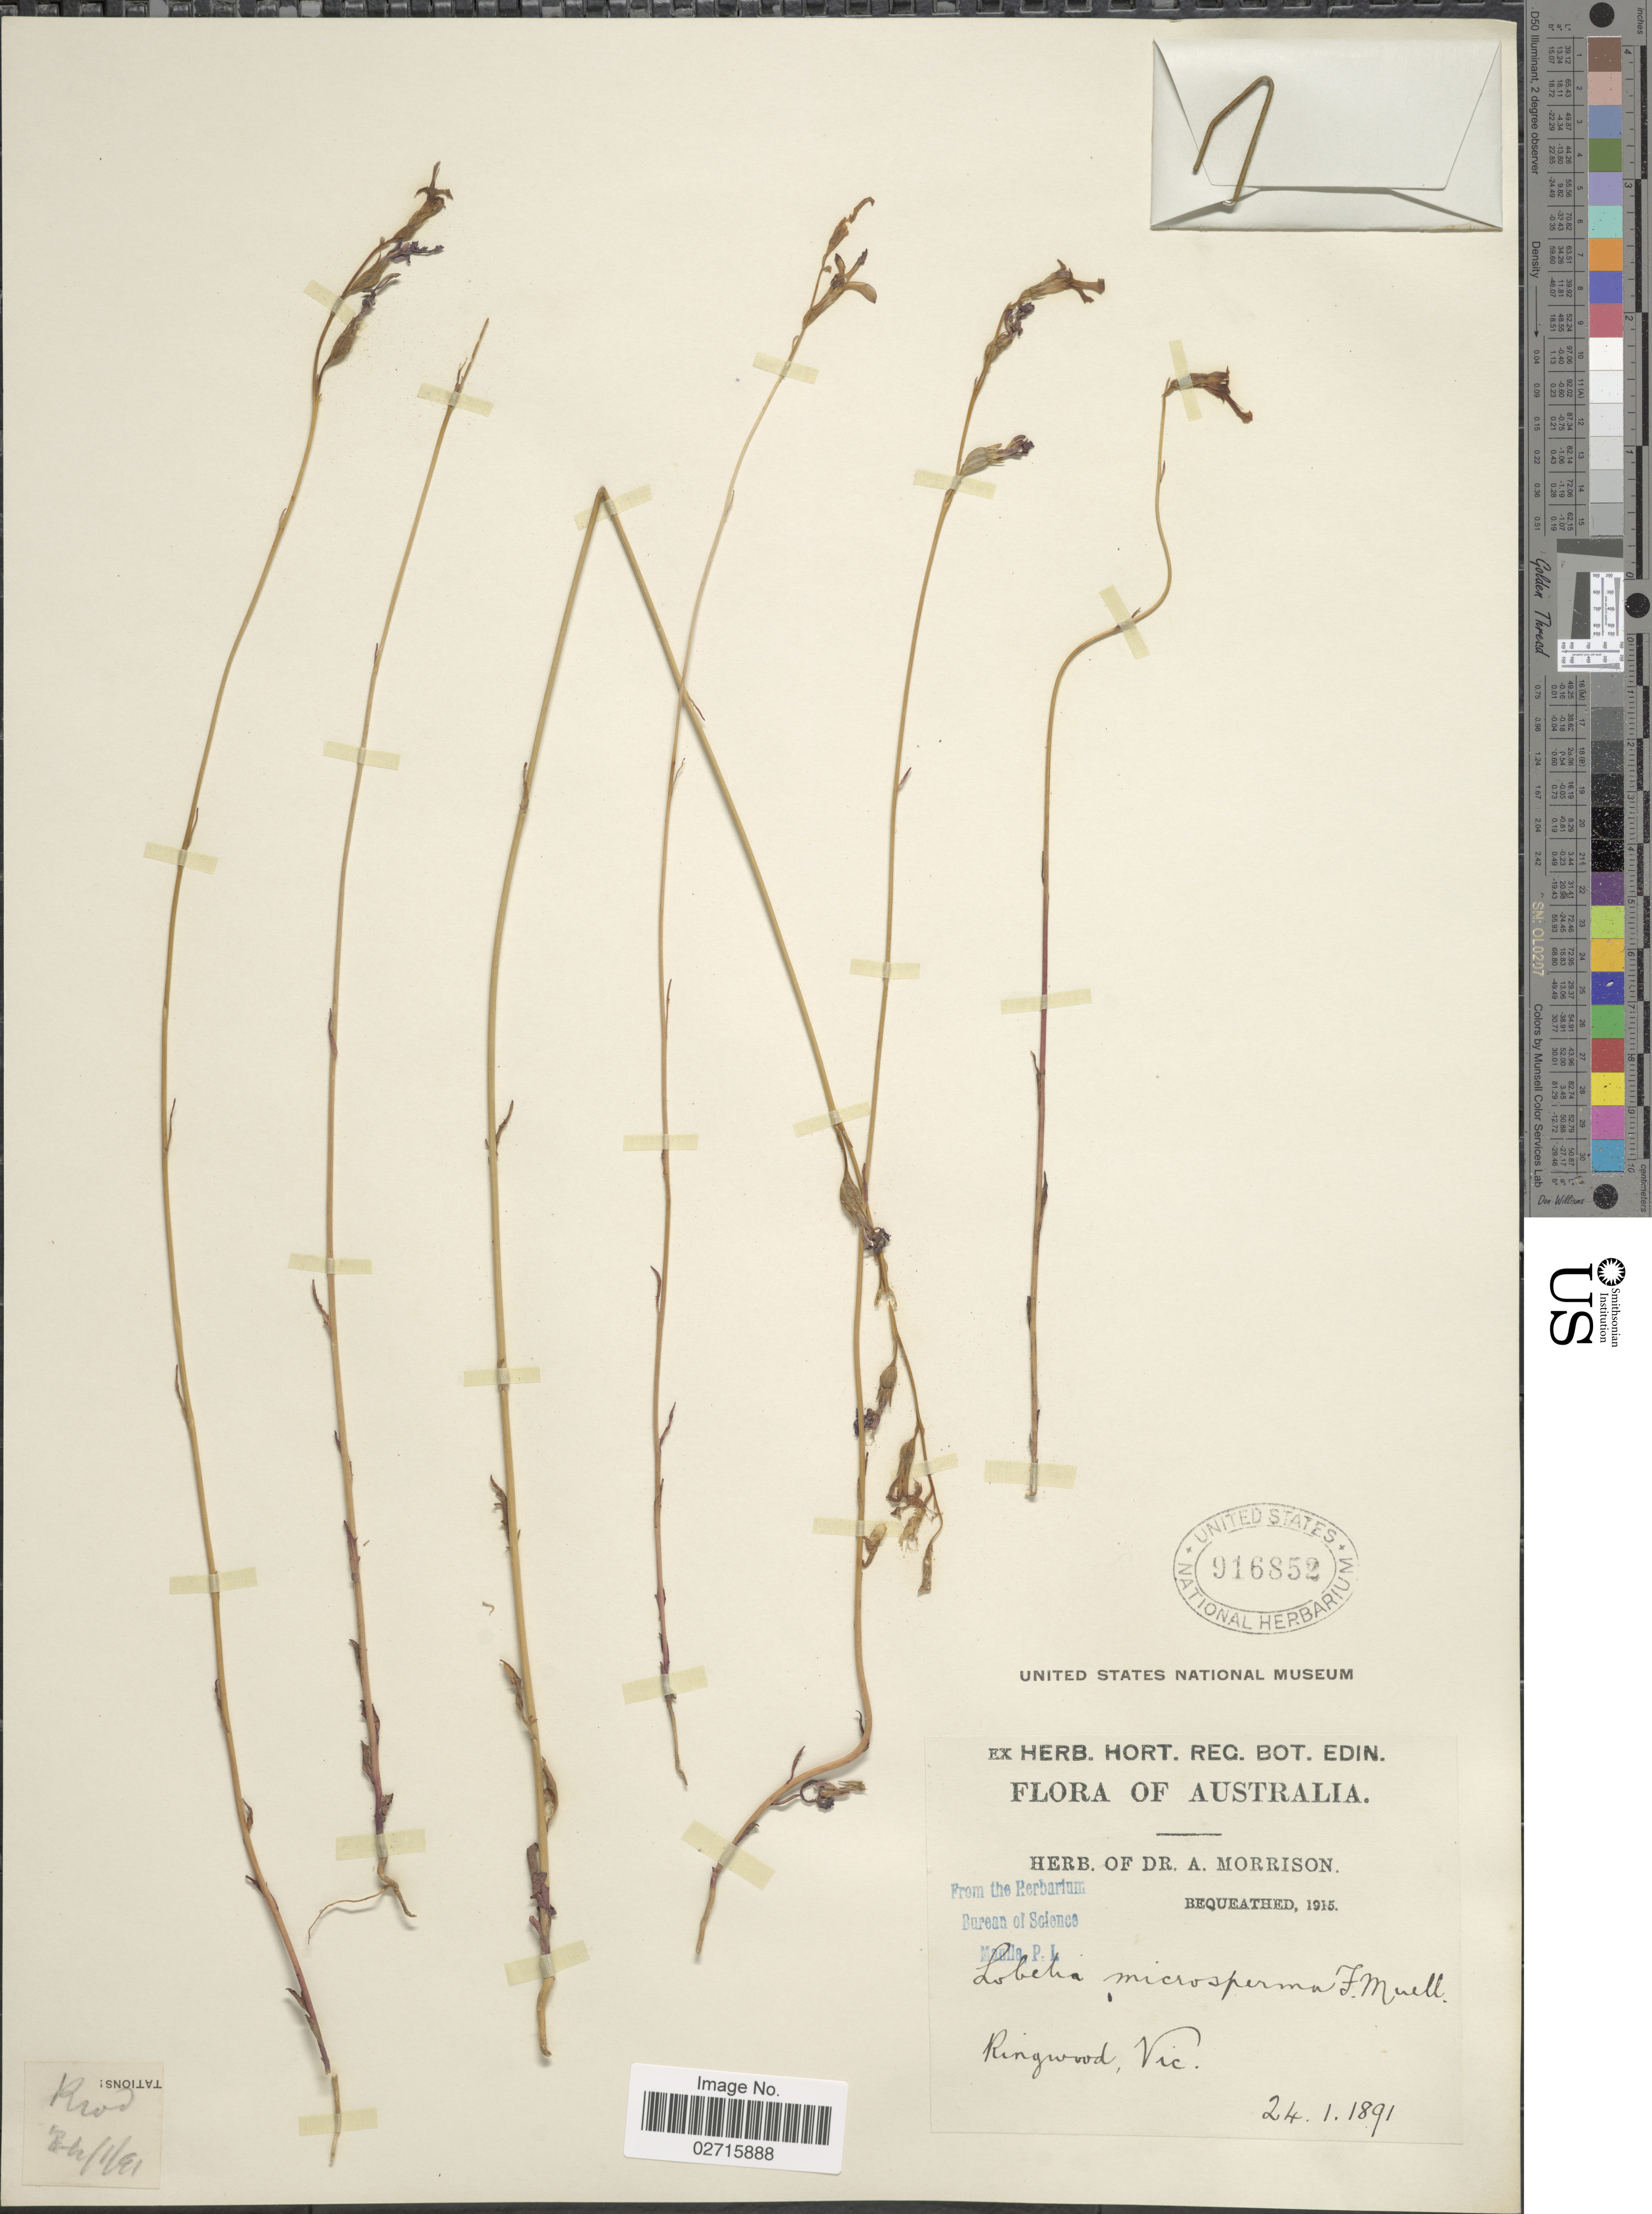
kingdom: Plantae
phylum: Tracheophyta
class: Magnoliopsida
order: Asterales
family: Campanulaceae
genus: Lobelia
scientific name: Lobelia microsperma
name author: F. Muell.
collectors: ex herb. Dr. A. Morrison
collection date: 1891-01-24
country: Australia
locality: Ringwood, Vic.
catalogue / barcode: US 916852